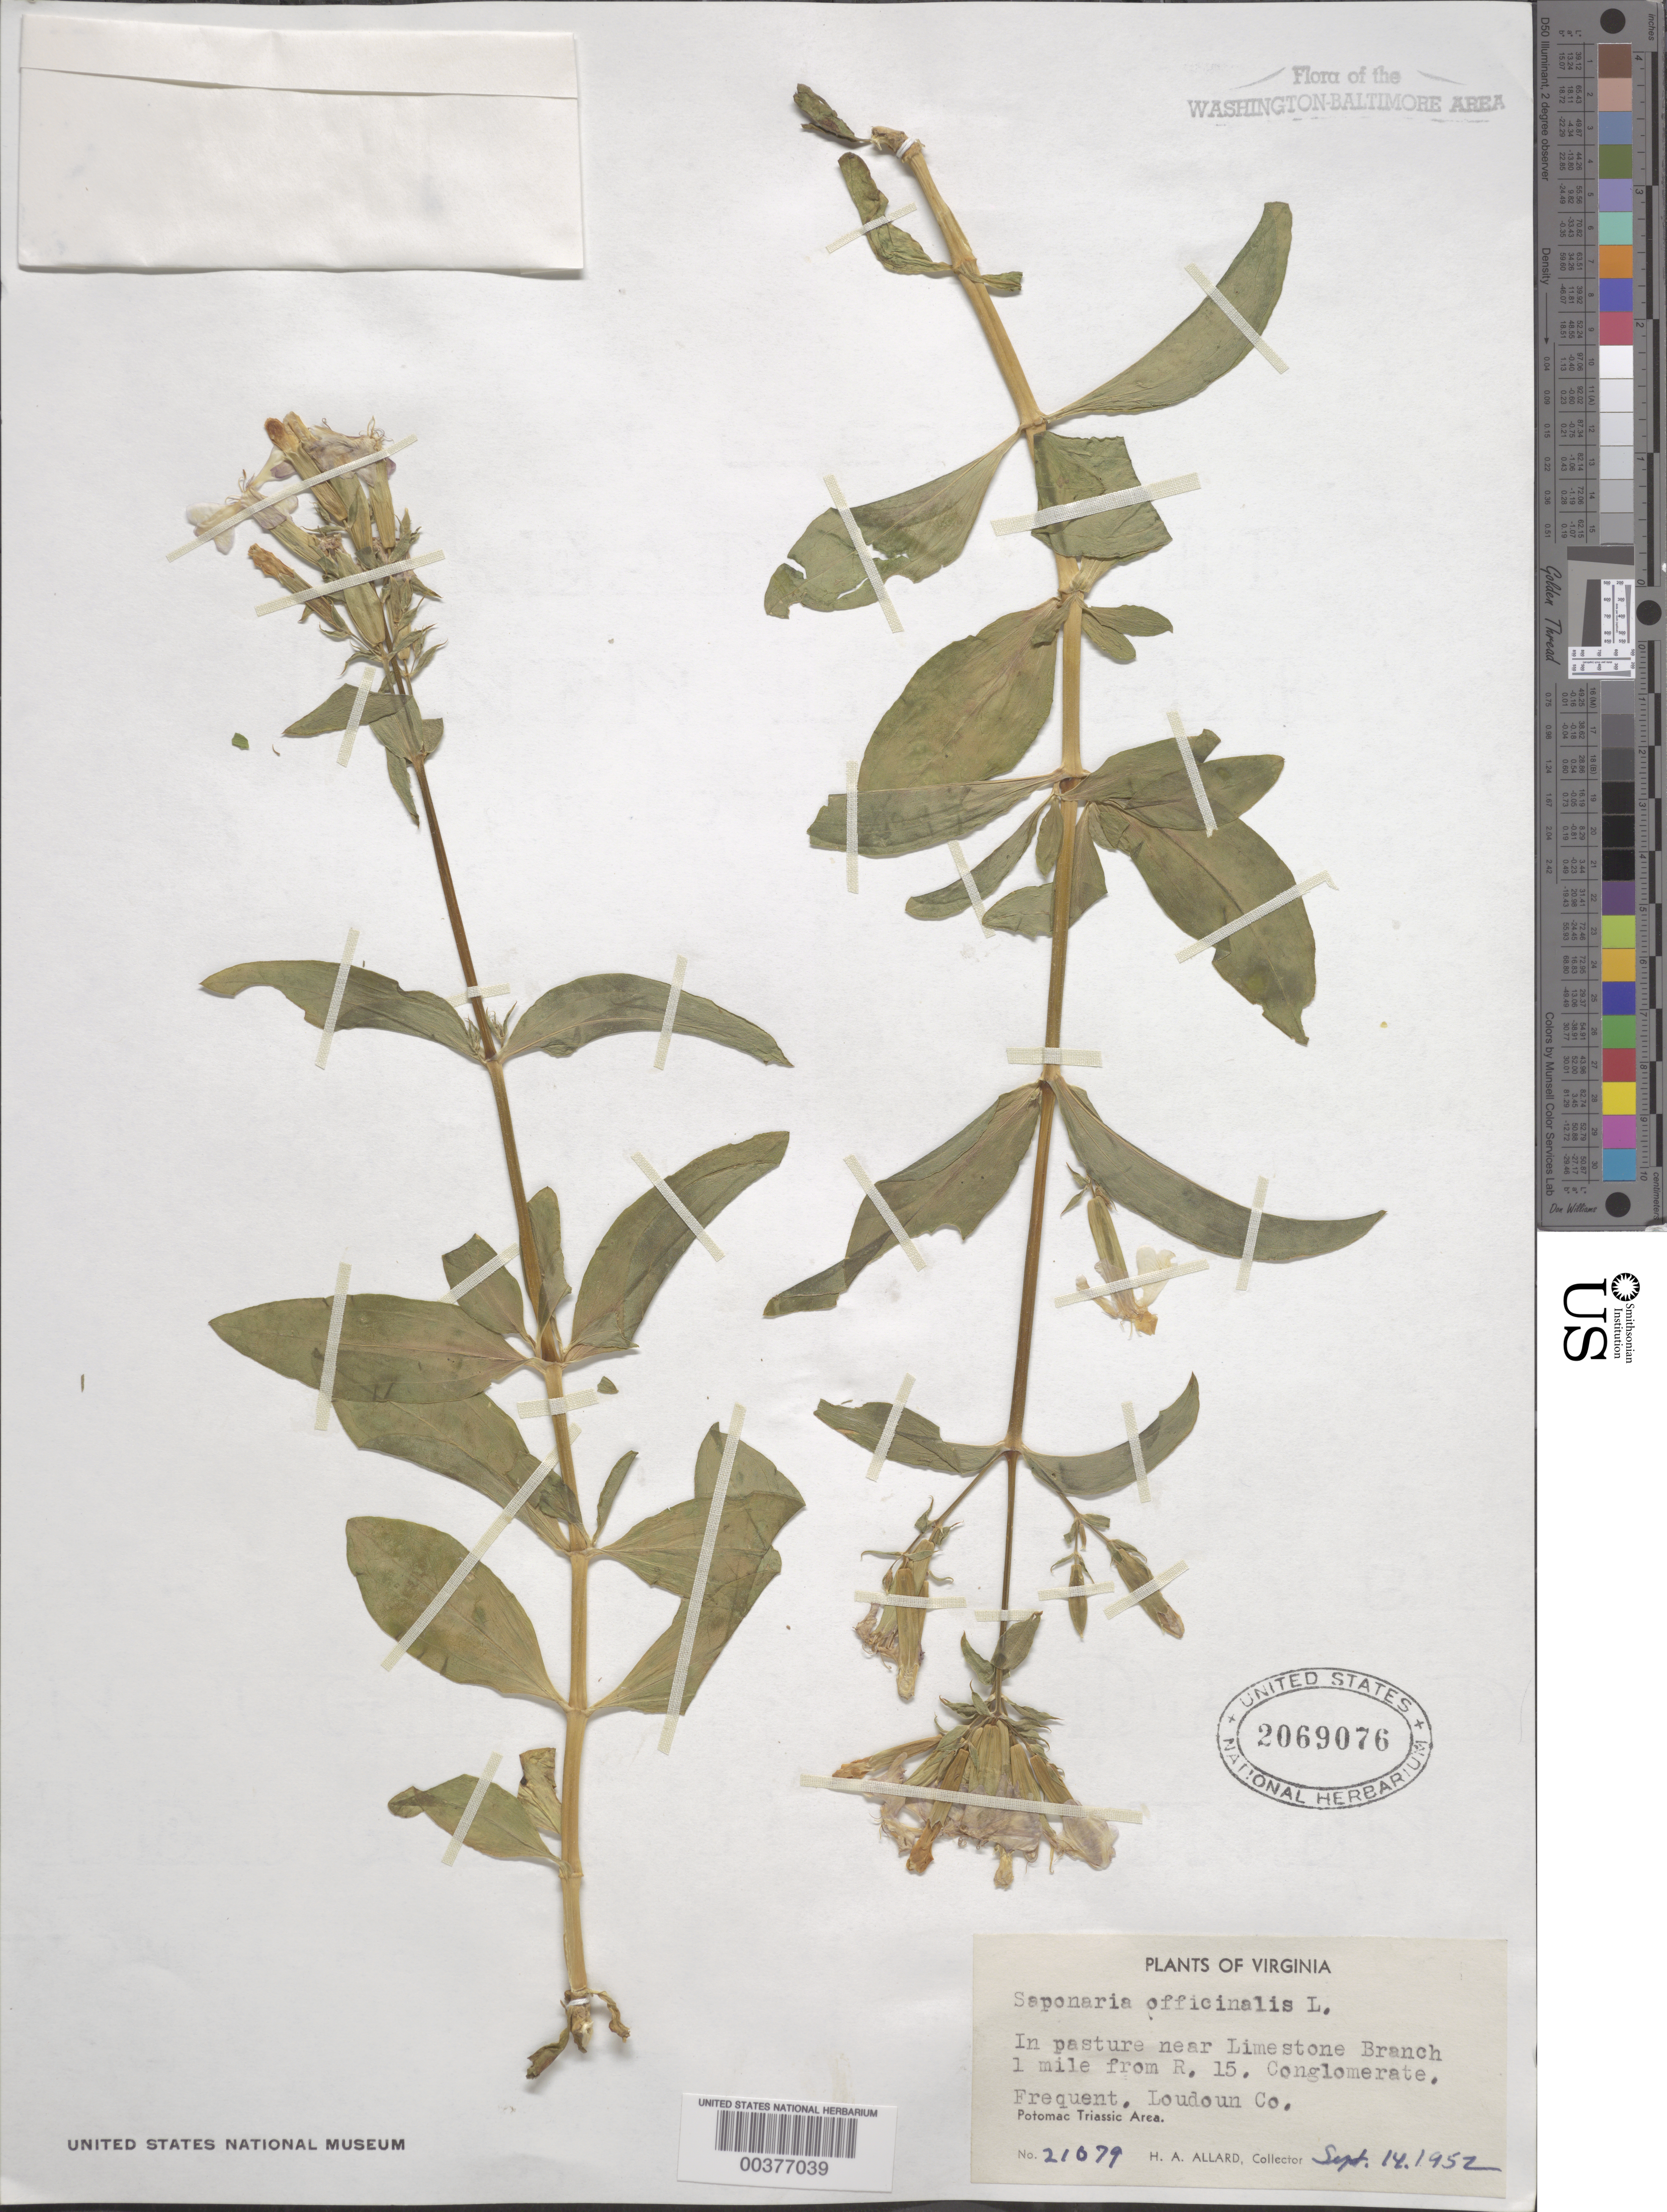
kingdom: Plantae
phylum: Tracheophyta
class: Magnoliopsida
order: Caryophyllales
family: Caryophyllaceae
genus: Saponaria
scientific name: Saponaria officinalis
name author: L.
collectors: H. A. Allard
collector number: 21079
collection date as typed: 14 Sep 1952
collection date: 1952-09-14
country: United States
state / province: Virginia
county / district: Loudoun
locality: Limestone Branch near Route 15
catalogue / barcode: US 2069076